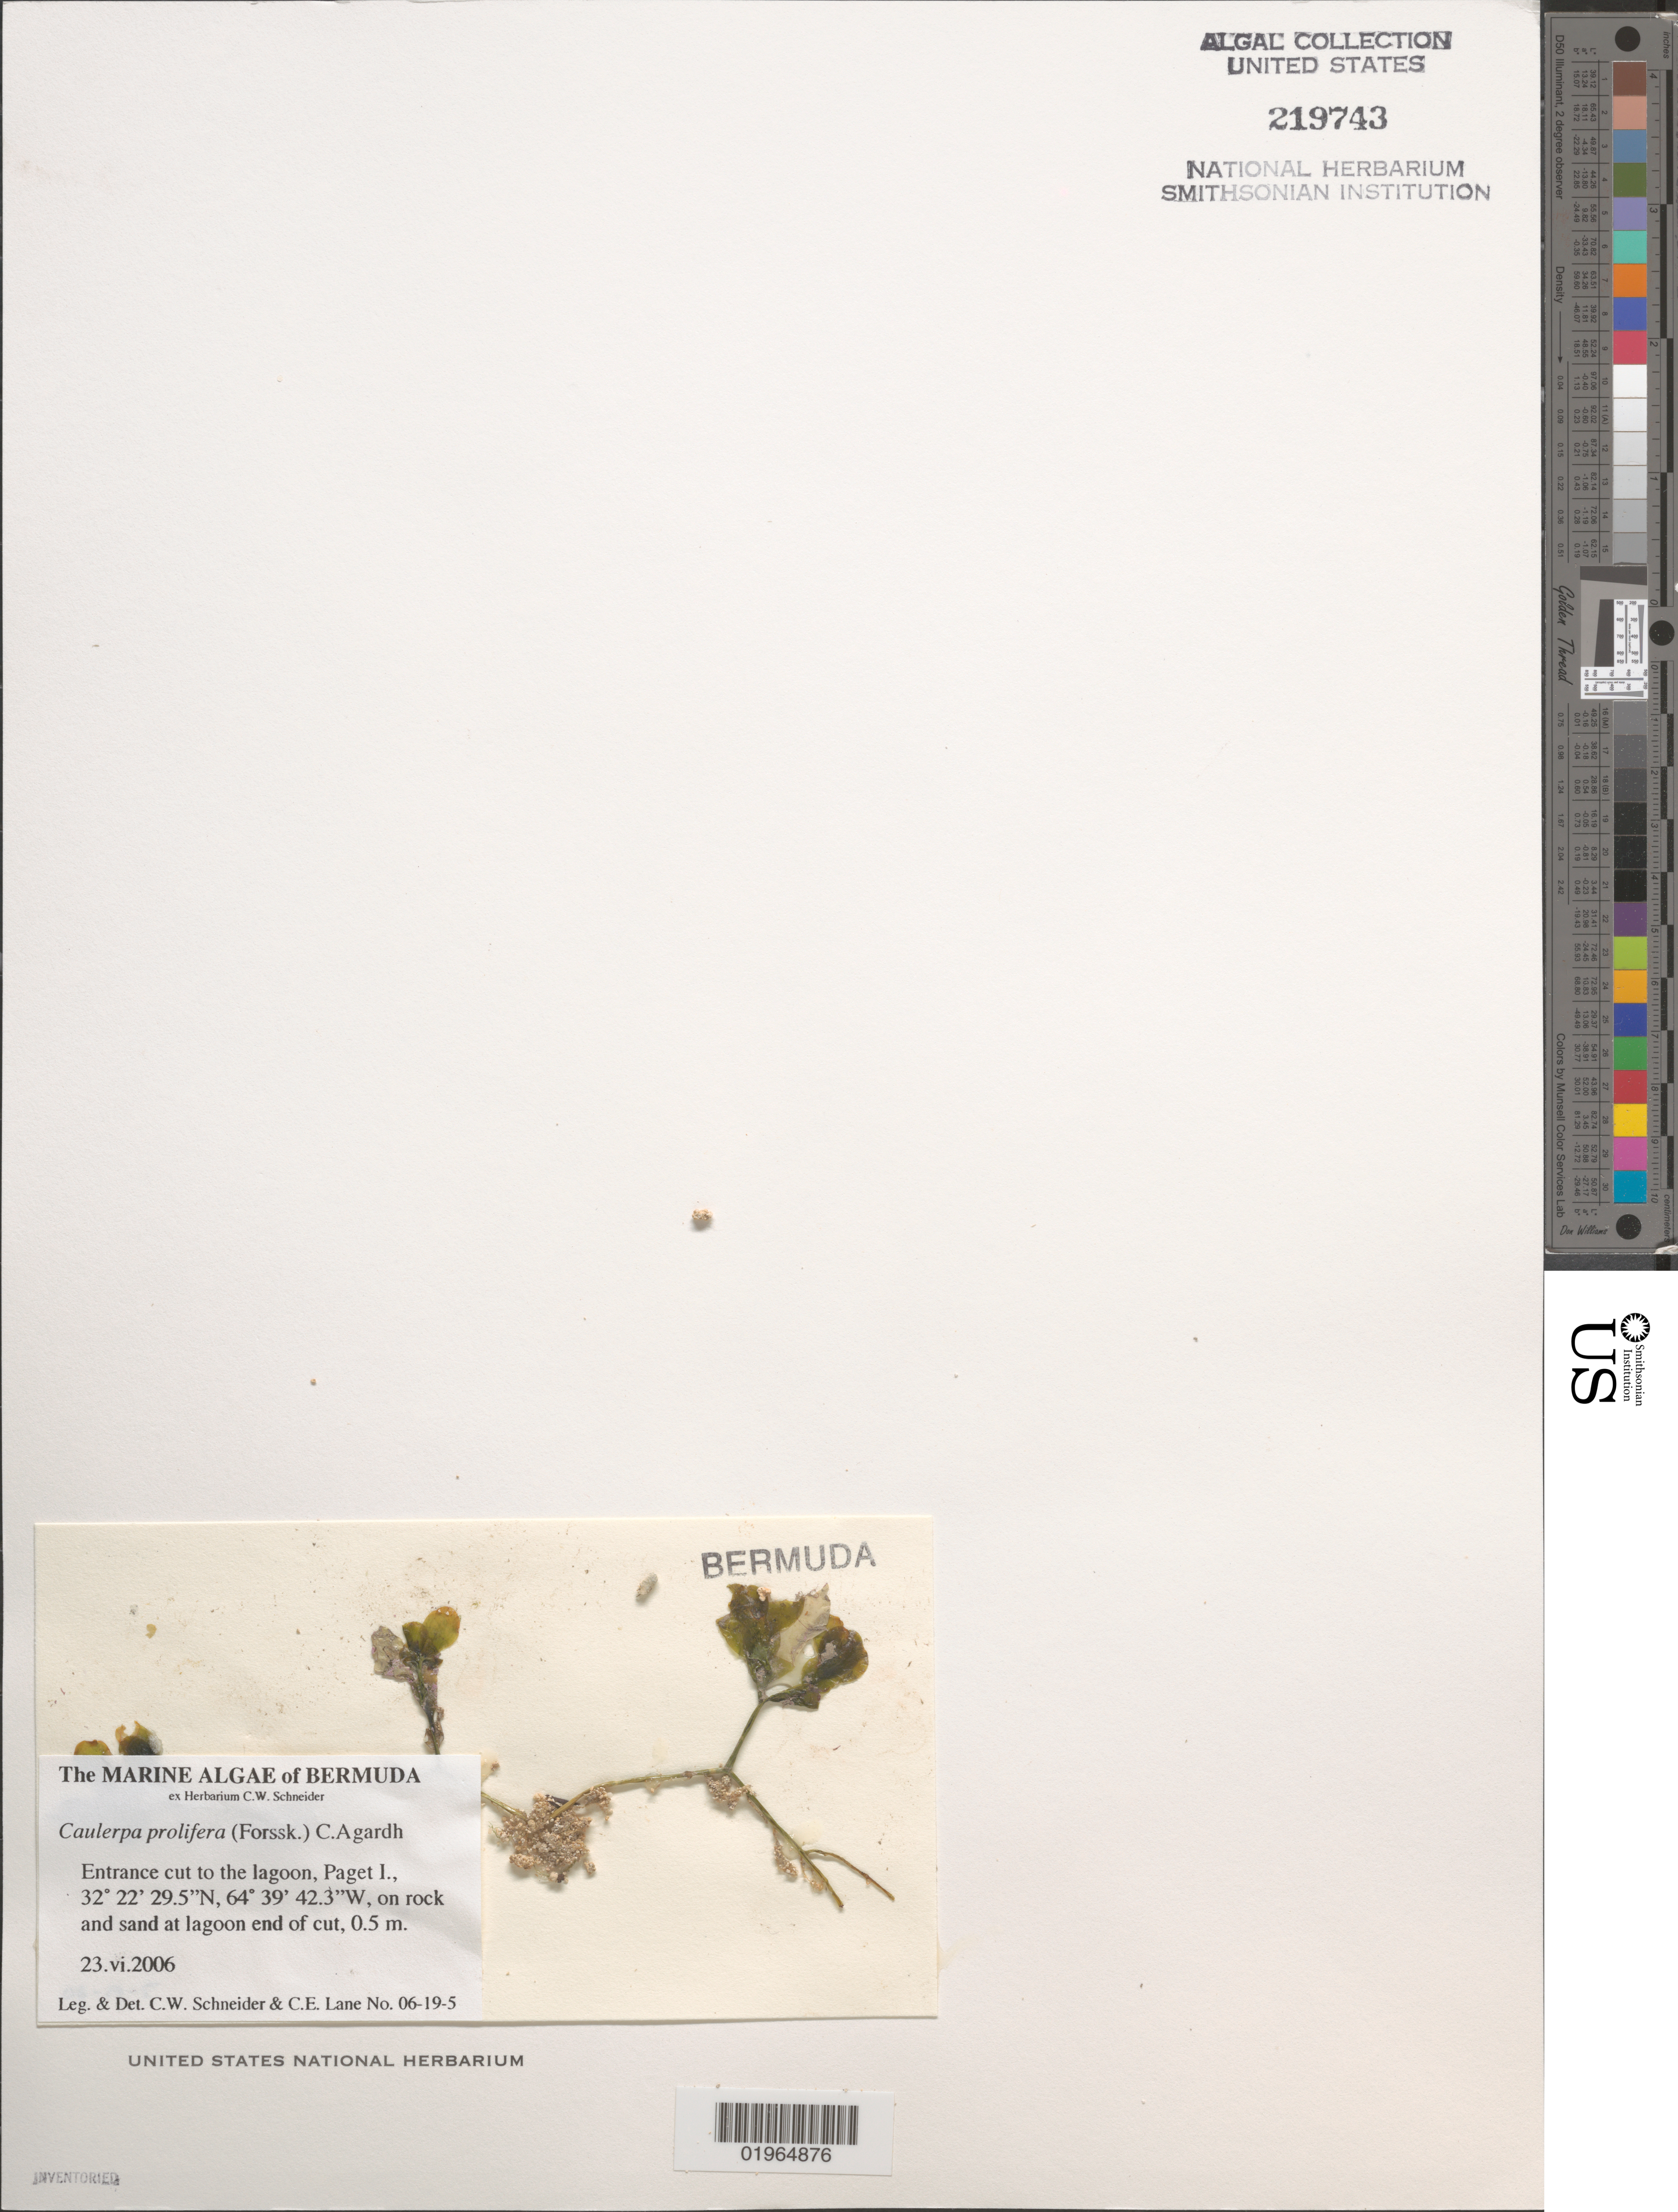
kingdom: Plantae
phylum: Chlorophyta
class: Ulvophyceae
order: Bryopsidales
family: Caulerpaceae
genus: Caulerpa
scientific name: Caulerpa prolifera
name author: (Forssk.) J.V.Lamouroux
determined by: Ballantine, D. L.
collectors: C. W. Schneider & C. E. Lane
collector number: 06-19-5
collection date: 2006-06-23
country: Bermuda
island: Paget Island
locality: Entrance cut to the lagoon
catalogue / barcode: US 219743